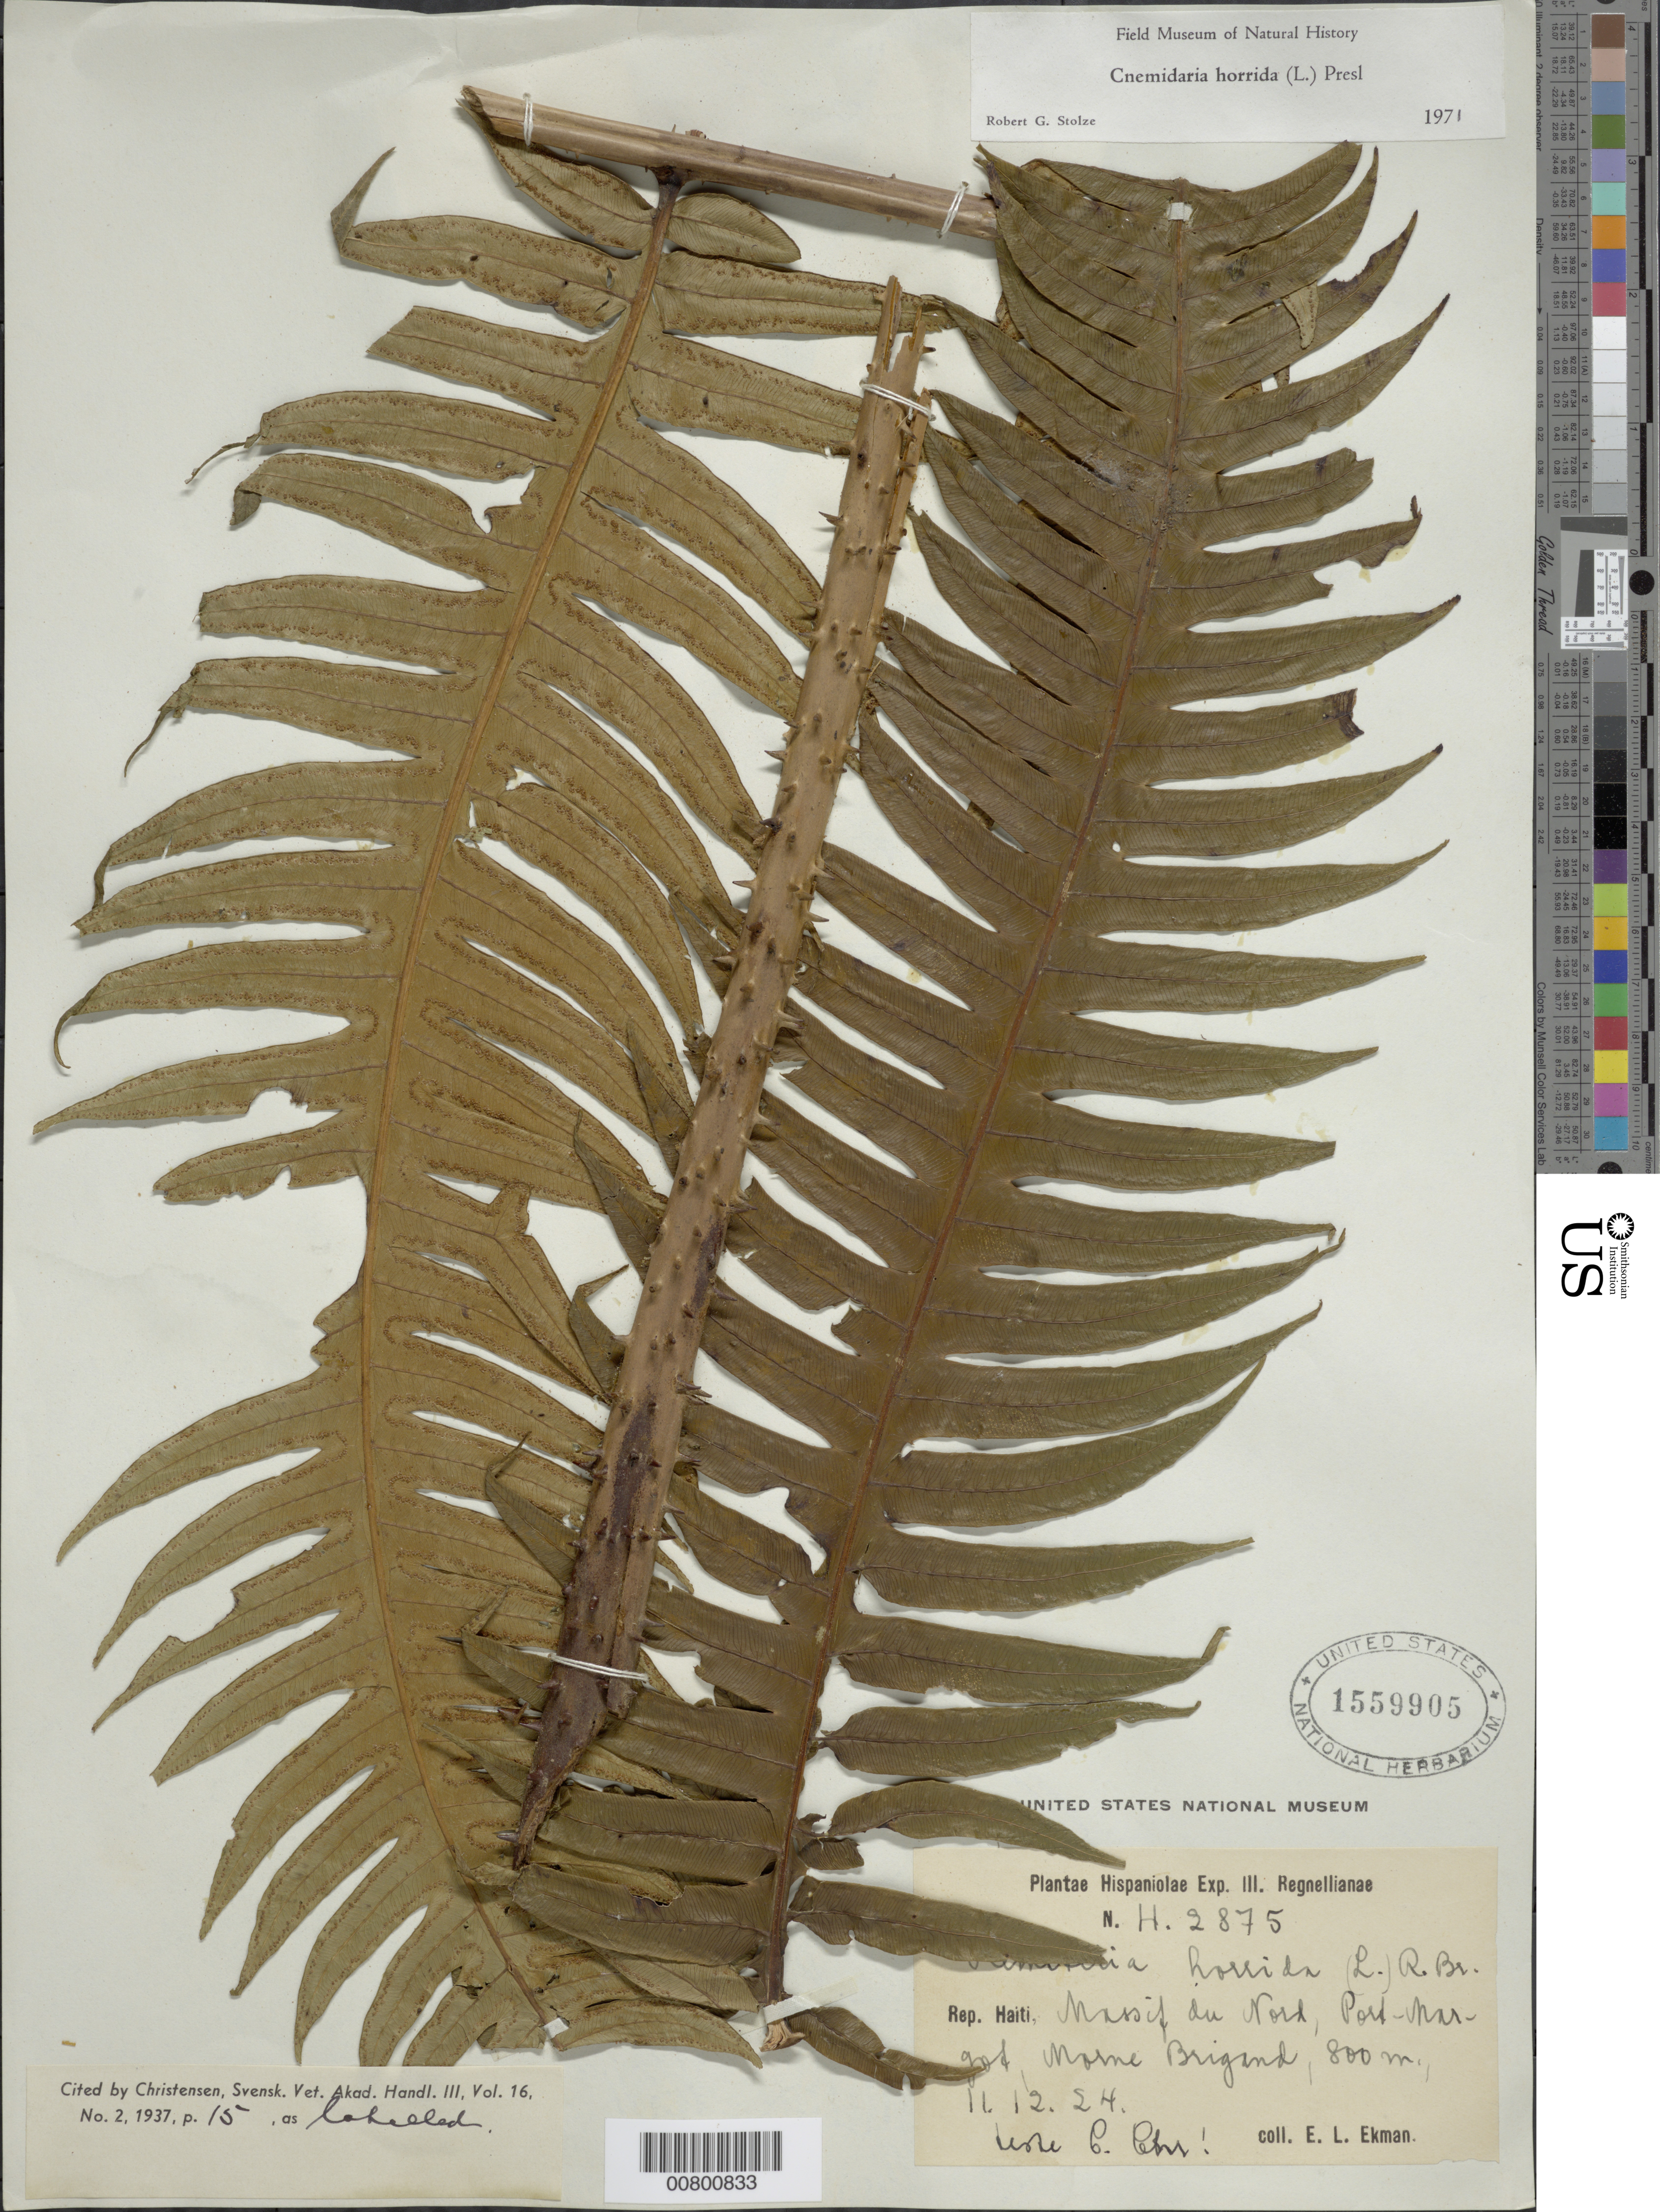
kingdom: Plantae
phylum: Tracheophyta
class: Polypodiopsida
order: Cyatheales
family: Cyatheaceae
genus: Cyathea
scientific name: Cyathea horrida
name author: (L.) Sm.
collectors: E. L. Ekman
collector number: H 2875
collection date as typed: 11 Dec 1924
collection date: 1924-12-11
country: Haiti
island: Hispaniola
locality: Massif du Nord, Port Margot, Morne Brigand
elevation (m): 800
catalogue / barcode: US 1559905